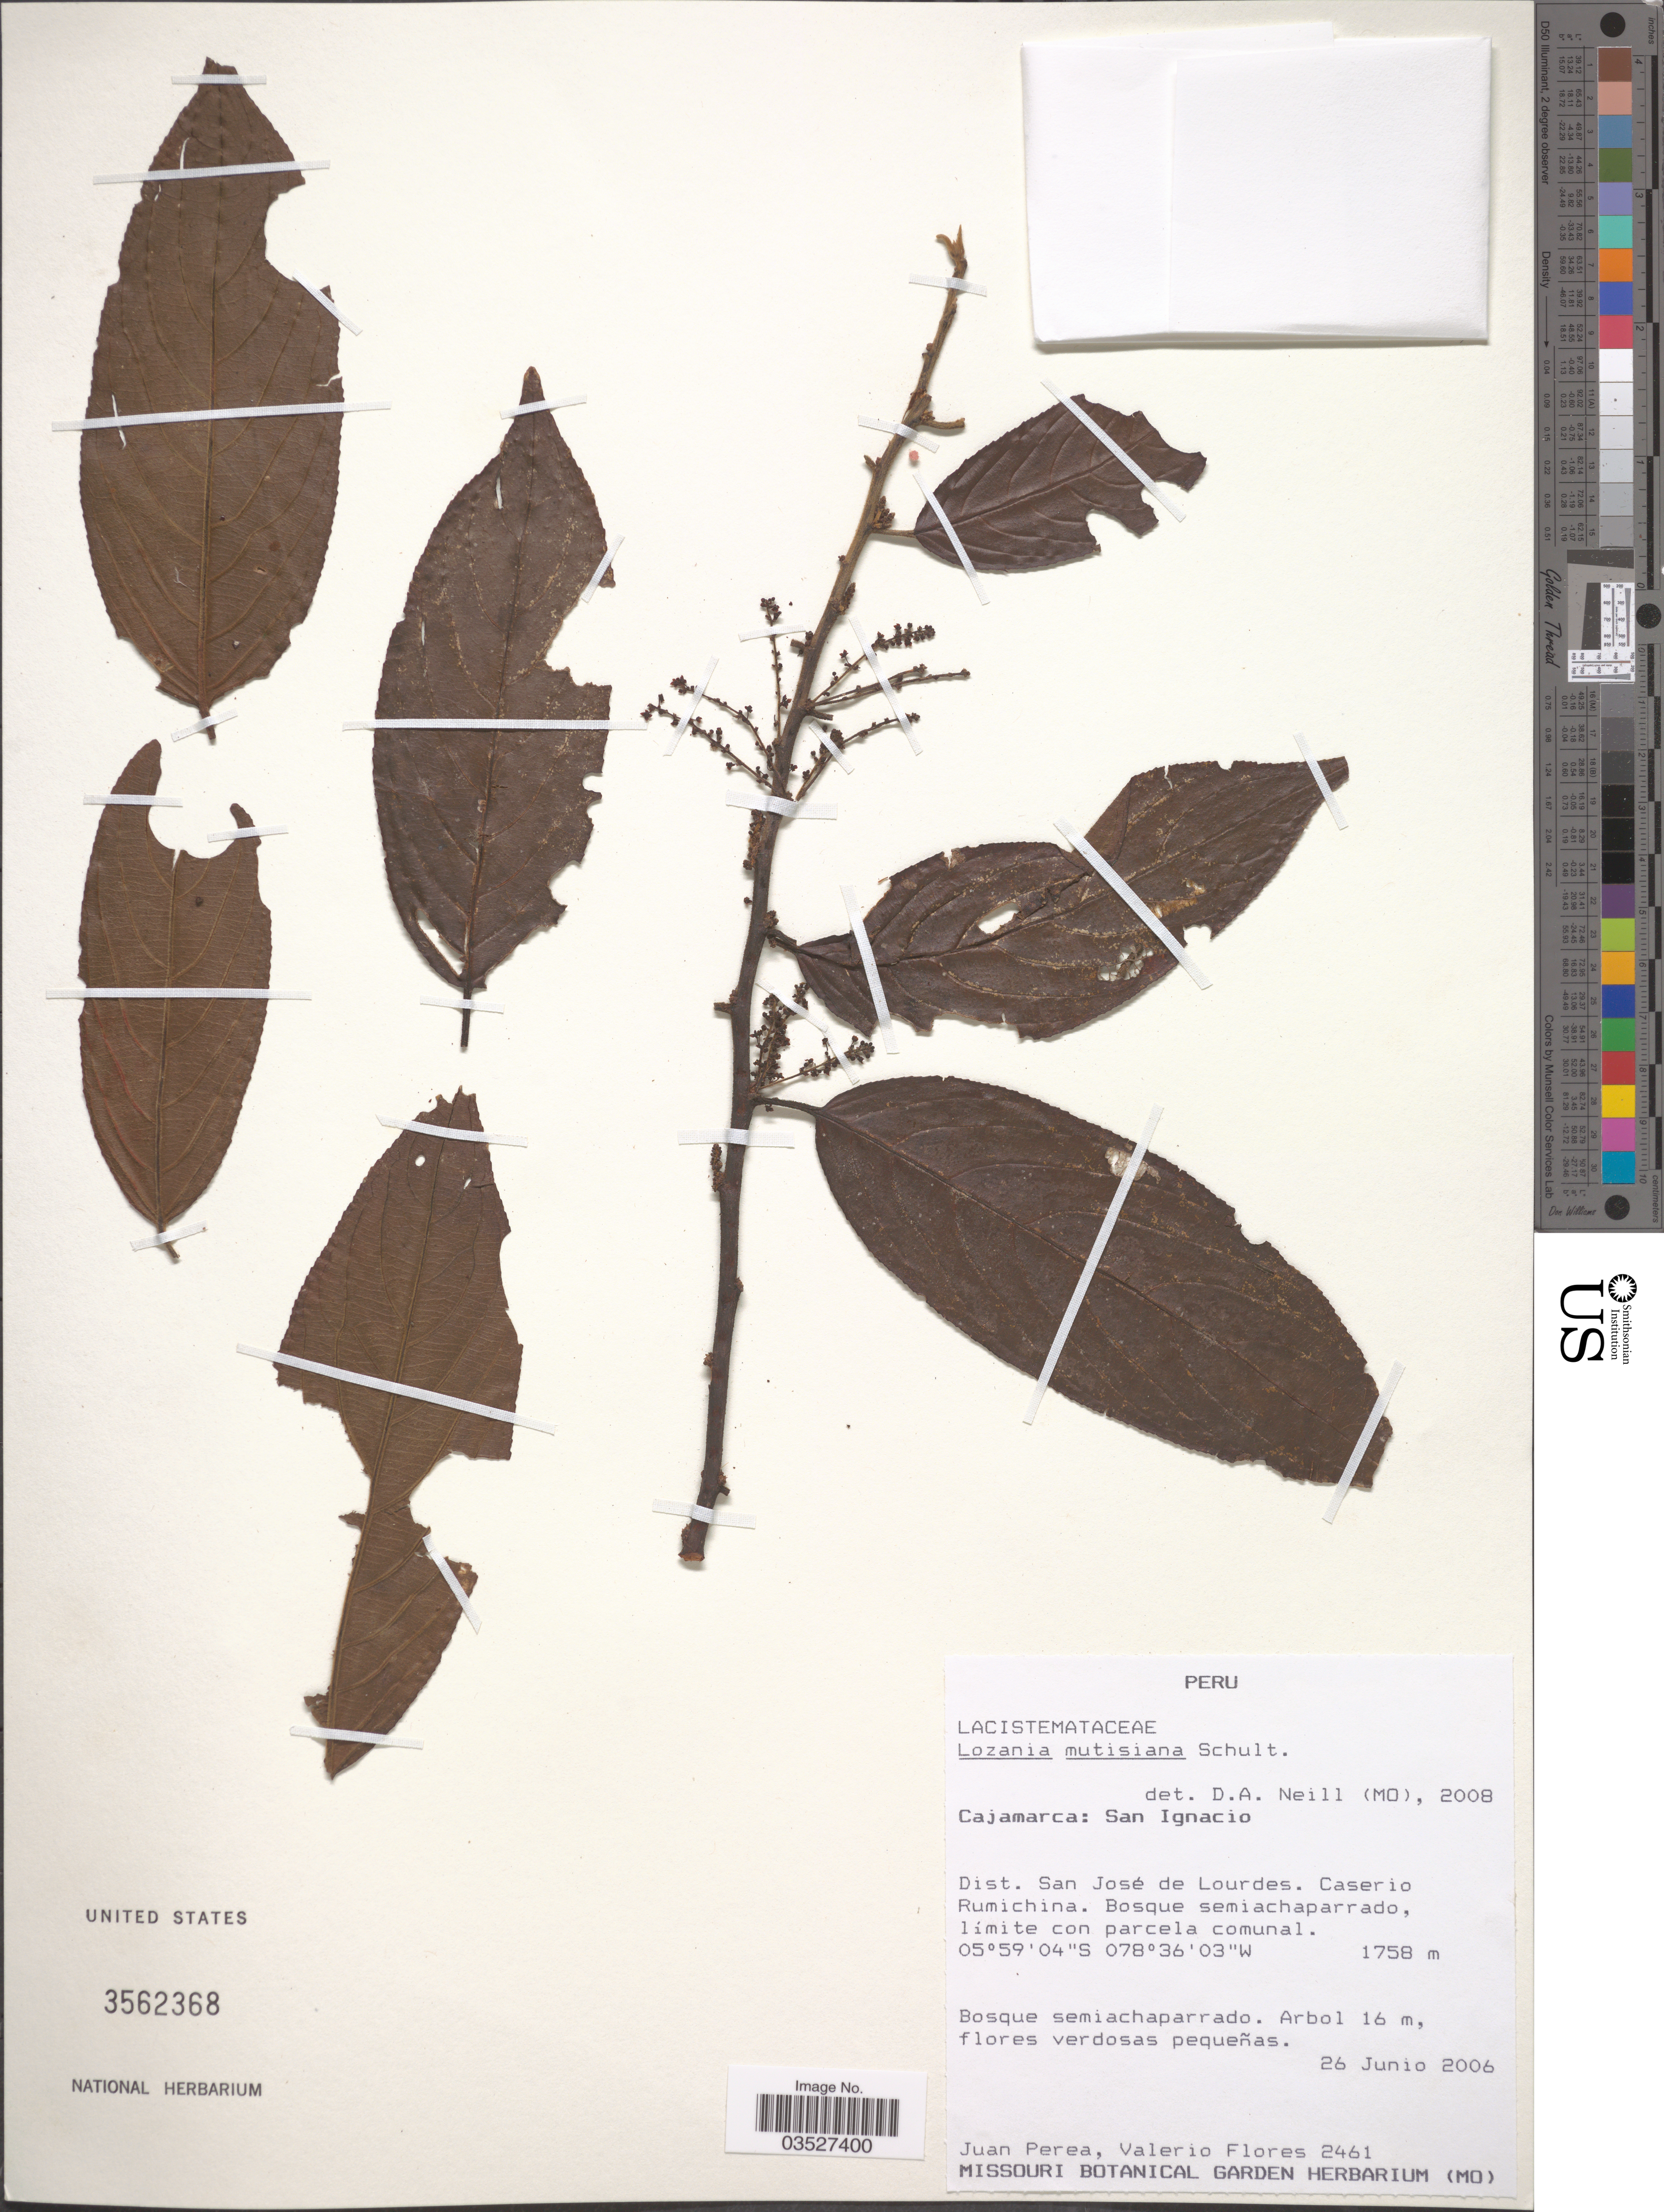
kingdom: Plantae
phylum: Tracheophyta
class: Magnoliopsida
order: Malpighiales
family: Lacistemataceae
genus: Lozania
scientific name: Lozania mutisiana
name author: Schult. in Roem. & Schult.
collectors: J. Perea & V. Flores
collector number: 2461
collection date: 2006-06-26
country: Peru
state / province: Cajamarca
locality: San Ignacio. Dist. San José de Lourdes. Caserio Rumichina.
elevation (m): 1758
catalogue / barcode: US 3562368